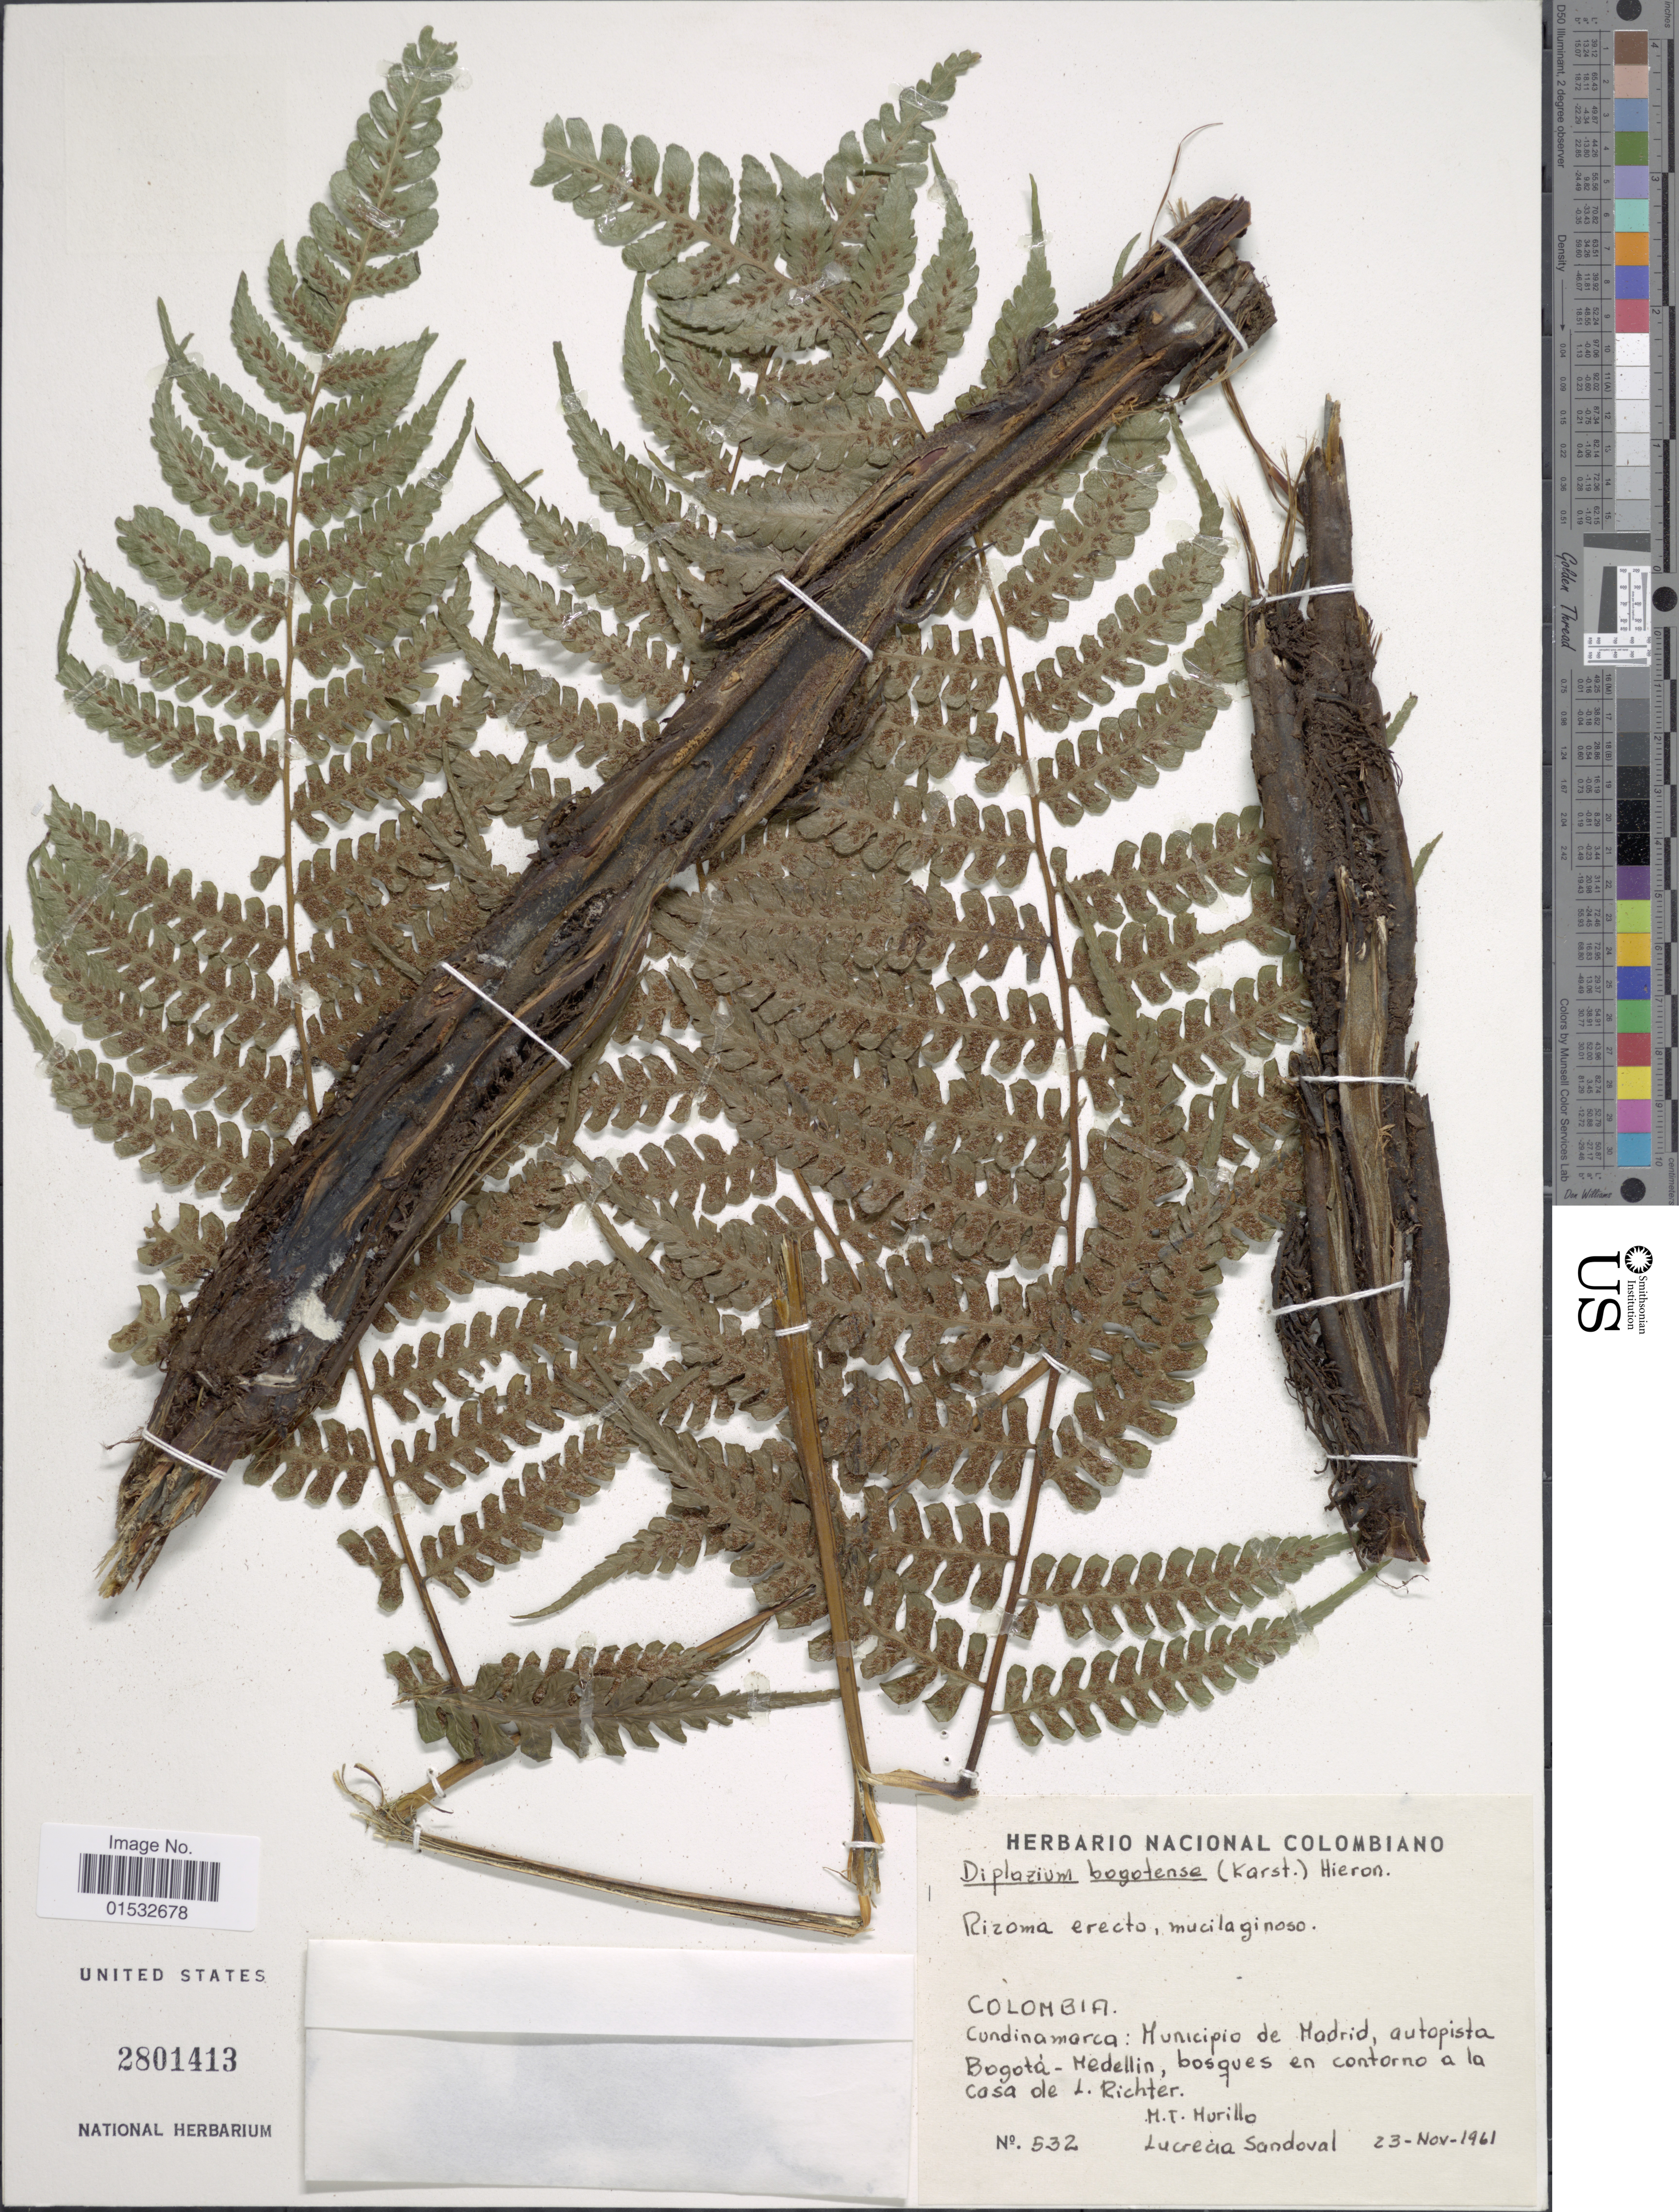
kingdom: Plantae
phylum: Tracheophyta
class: Polypodiopsida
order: Polypodiales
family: Athyriaceae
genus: Diplazium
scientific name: Diplazium bogotense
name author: (H. Karst.) Hieron.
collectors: L. Sandoval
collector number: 532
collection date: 1961-11-23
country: Colombia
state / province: Cundinamarca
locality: Municipio de Madrid, autopista Bogotá-Medellin, bosques en contorno a la casa de L. Richter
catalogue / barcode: US 2801413